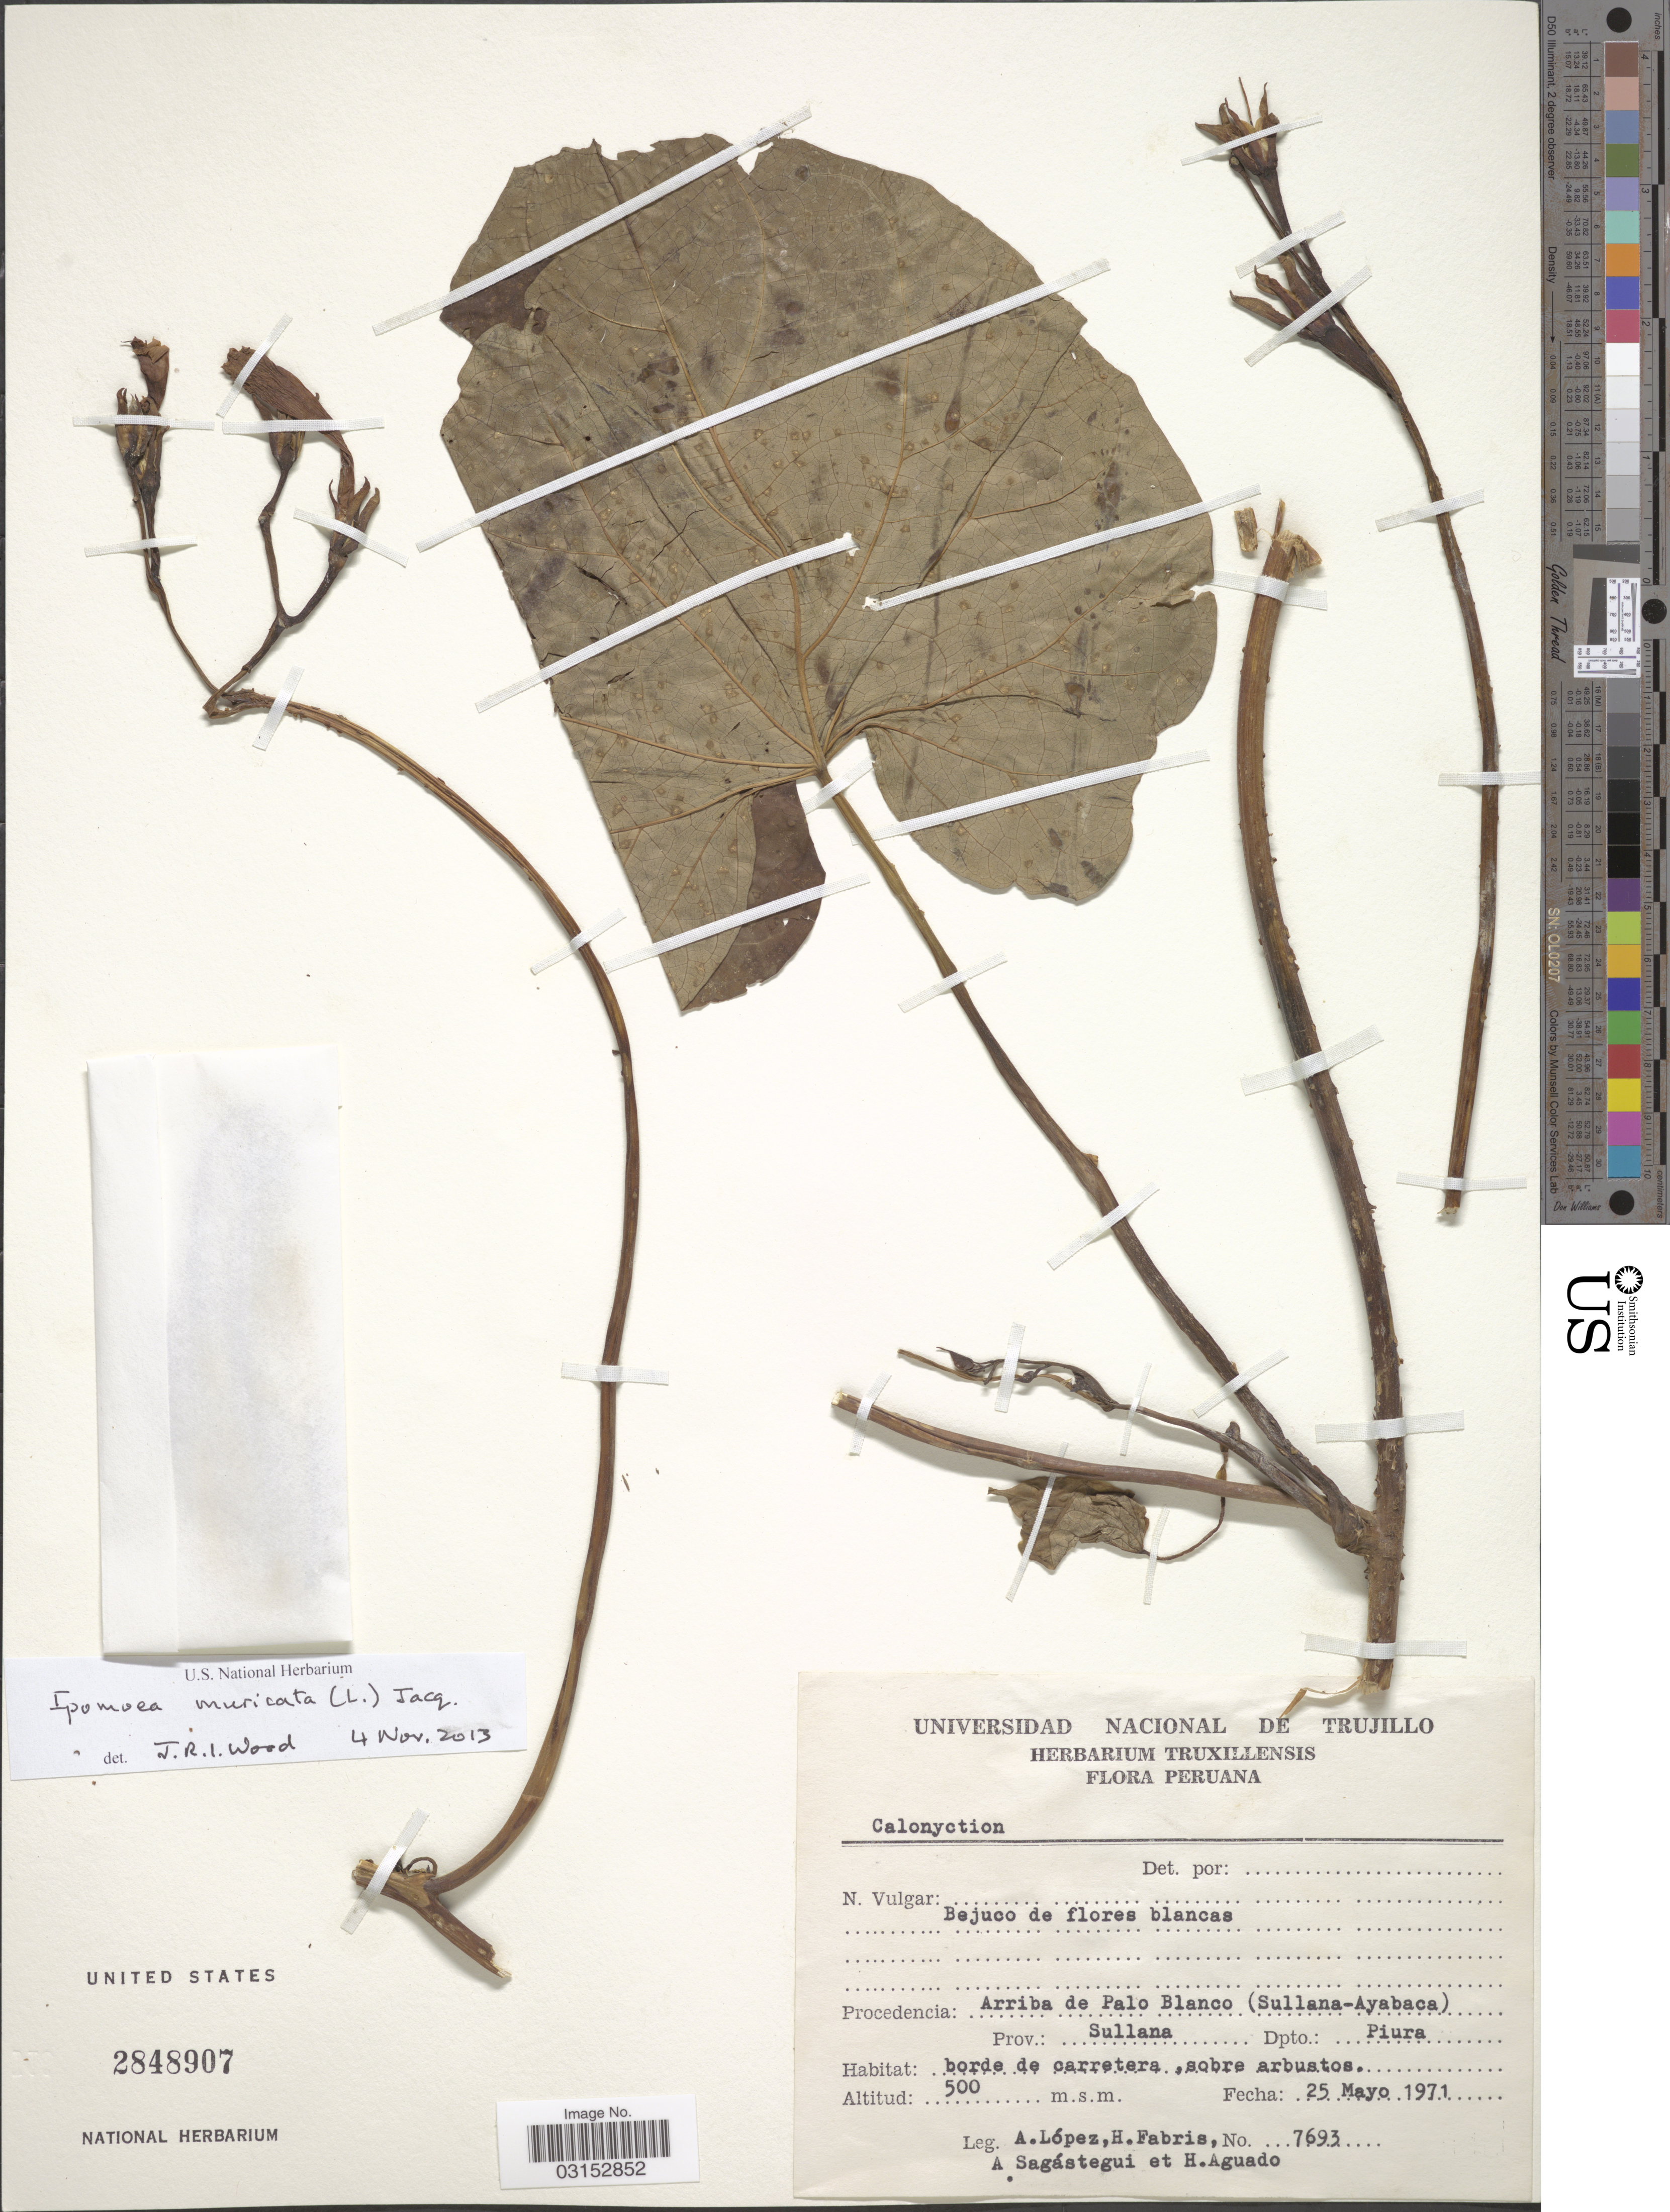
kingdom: Plantae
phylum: Tracheophyta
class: Magnoliopsida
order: Solanales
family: Convolvulaceae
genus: Ipomoea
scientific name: Ipomoea muricata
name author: (L.) Jacq.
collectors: A. López, H. Fabris, A. Sagastegui & H. Aguado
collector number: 7693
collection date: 1971-05-25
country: Peru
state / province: Piura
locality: Procedencia: Arriba de Palo Blanco (Sullana-Ayabaca). Prov.: Sullana. Dpto.: Piura.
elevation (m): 500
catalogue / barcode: US 2848907